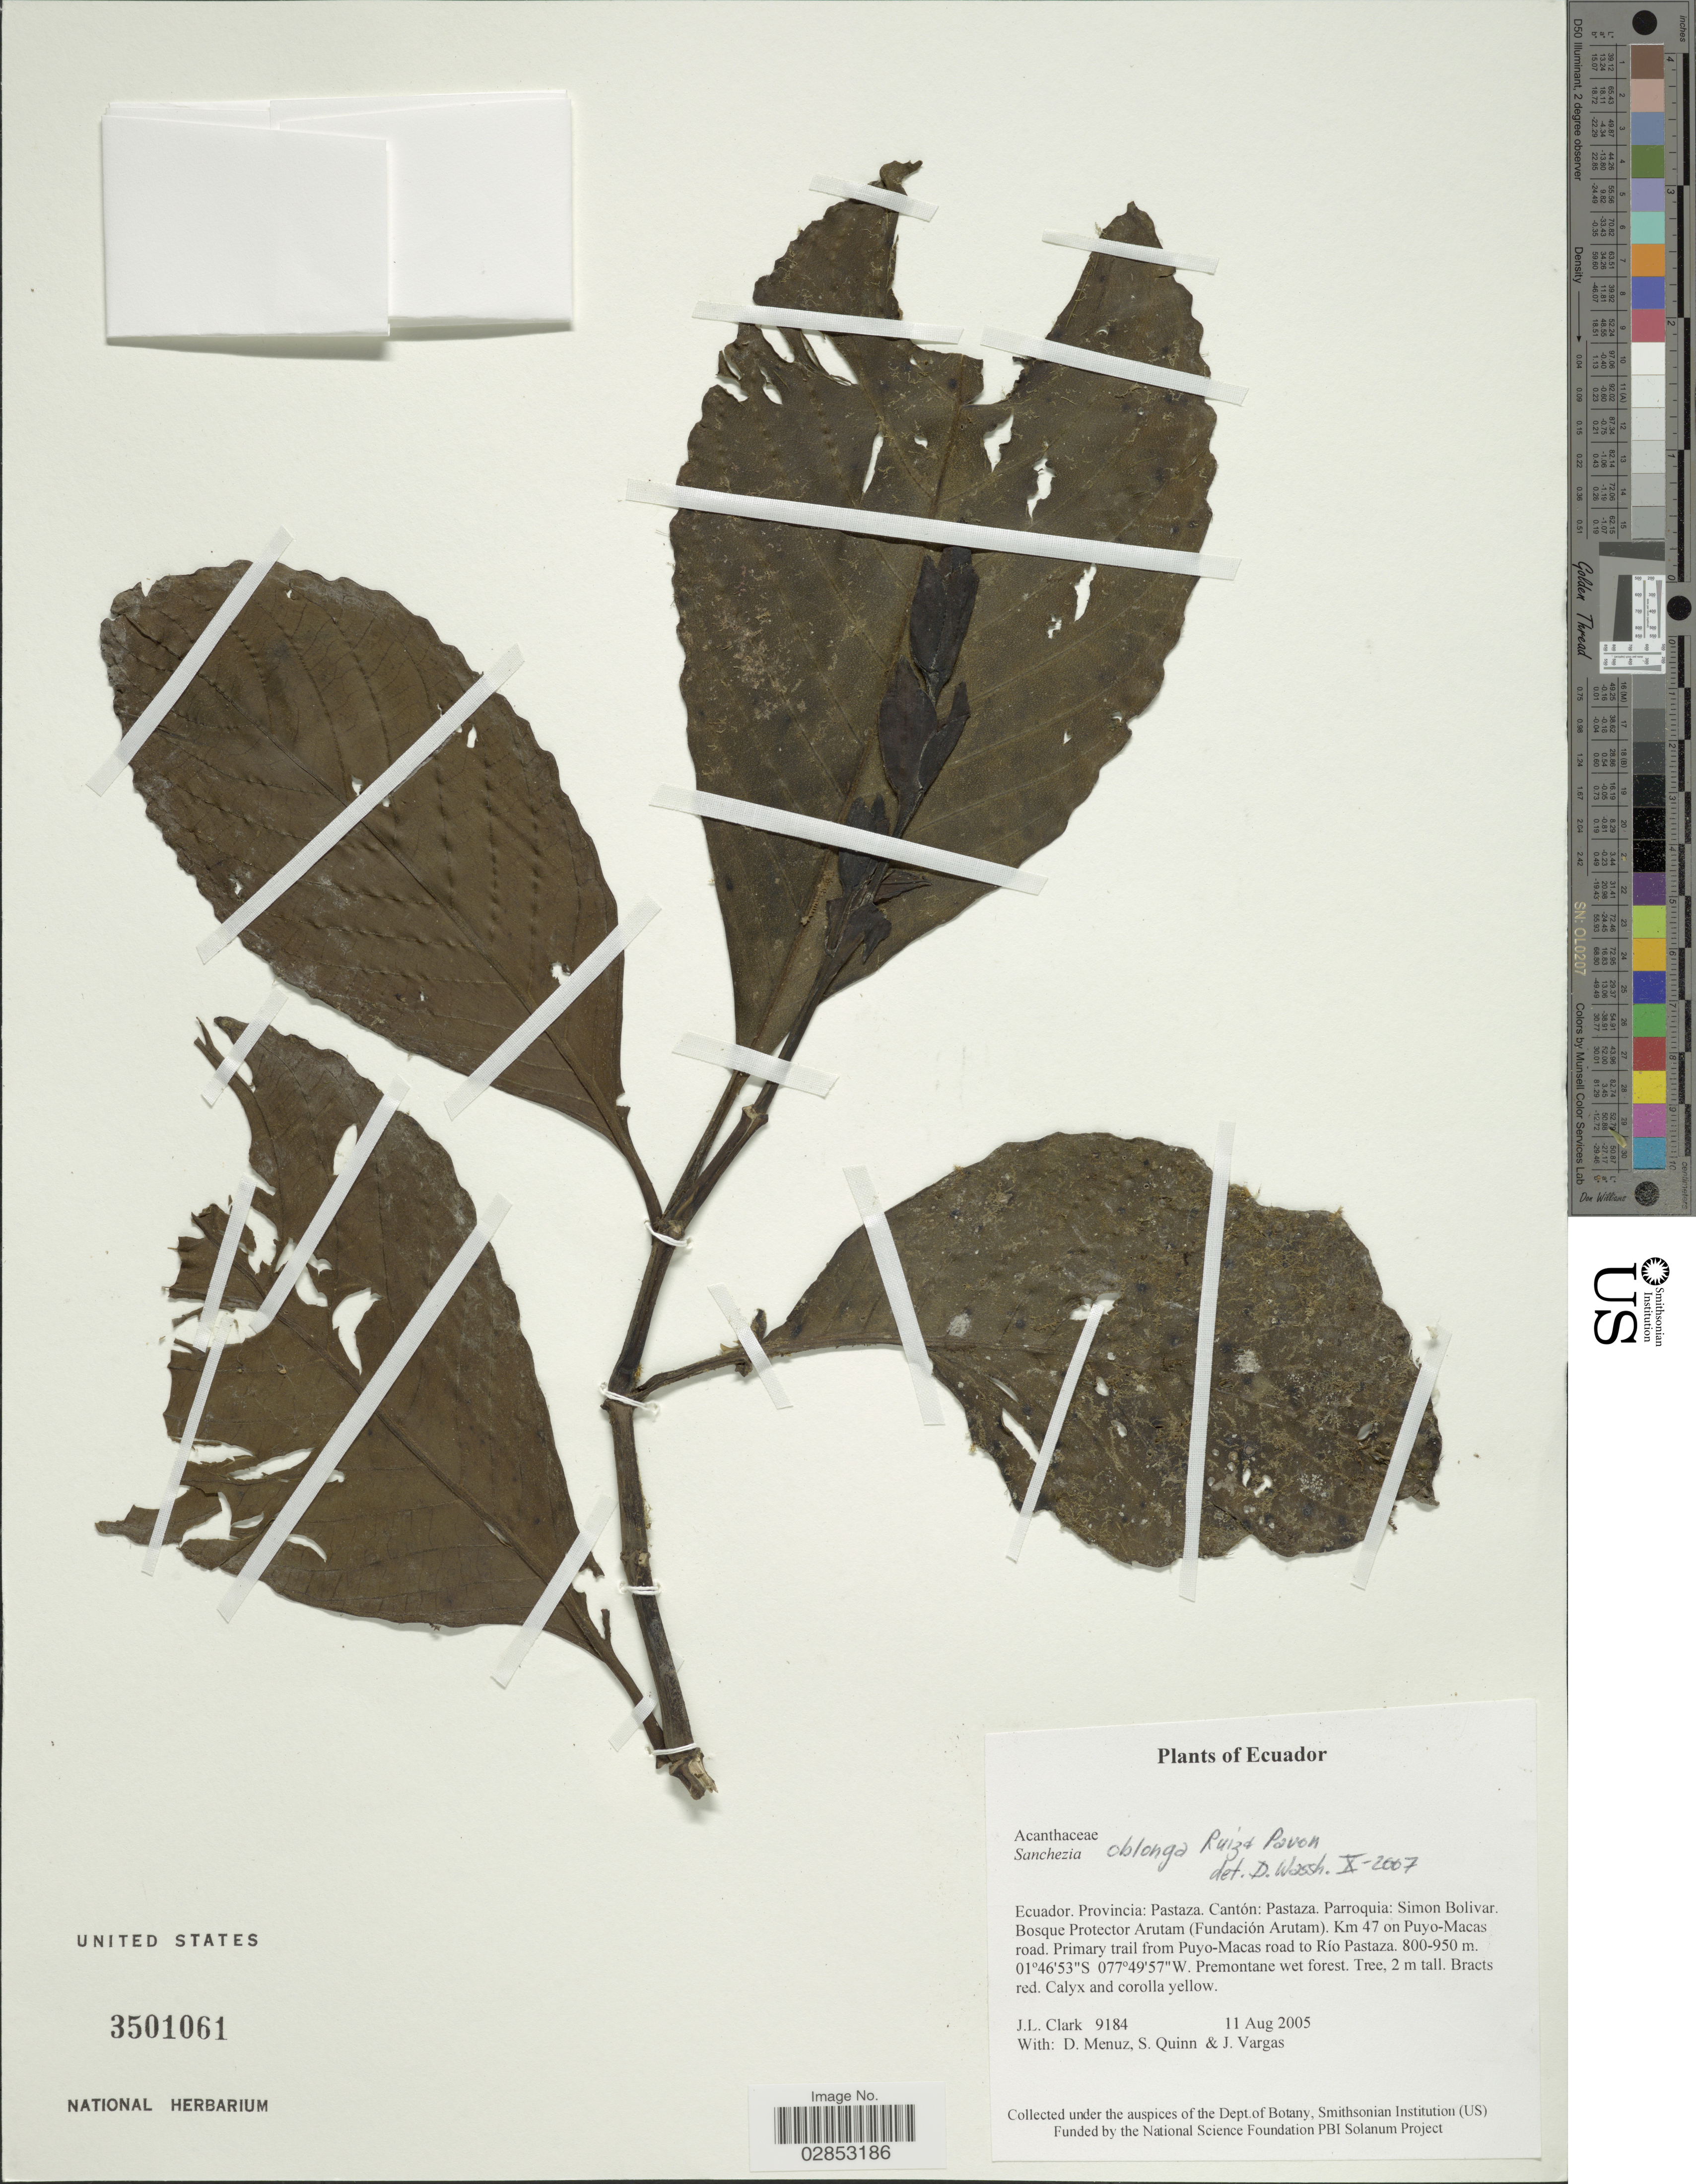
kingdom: Plantae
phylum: Tracheophyta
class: Magnoliopsida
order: Lamiales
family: Acanthaceae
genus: Sanchezia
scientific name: Sanchezia oblonga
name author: Ruiz & Pav.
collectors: J. L. Clark, D. Menuz, S. Quinn & J. Vargas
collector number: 9184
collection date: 2005-08-11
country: Ecuador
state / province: Pastaza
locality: Cantón: Pastaza, Parroquia: Simon Bolivar, Bosque Protector Arutam (Fundación Arutam), Km 47on Puyo-Macas road, Primary trail from Puyo-Macas road to Río Pastaza.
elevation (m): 800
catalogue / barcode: US 3501061